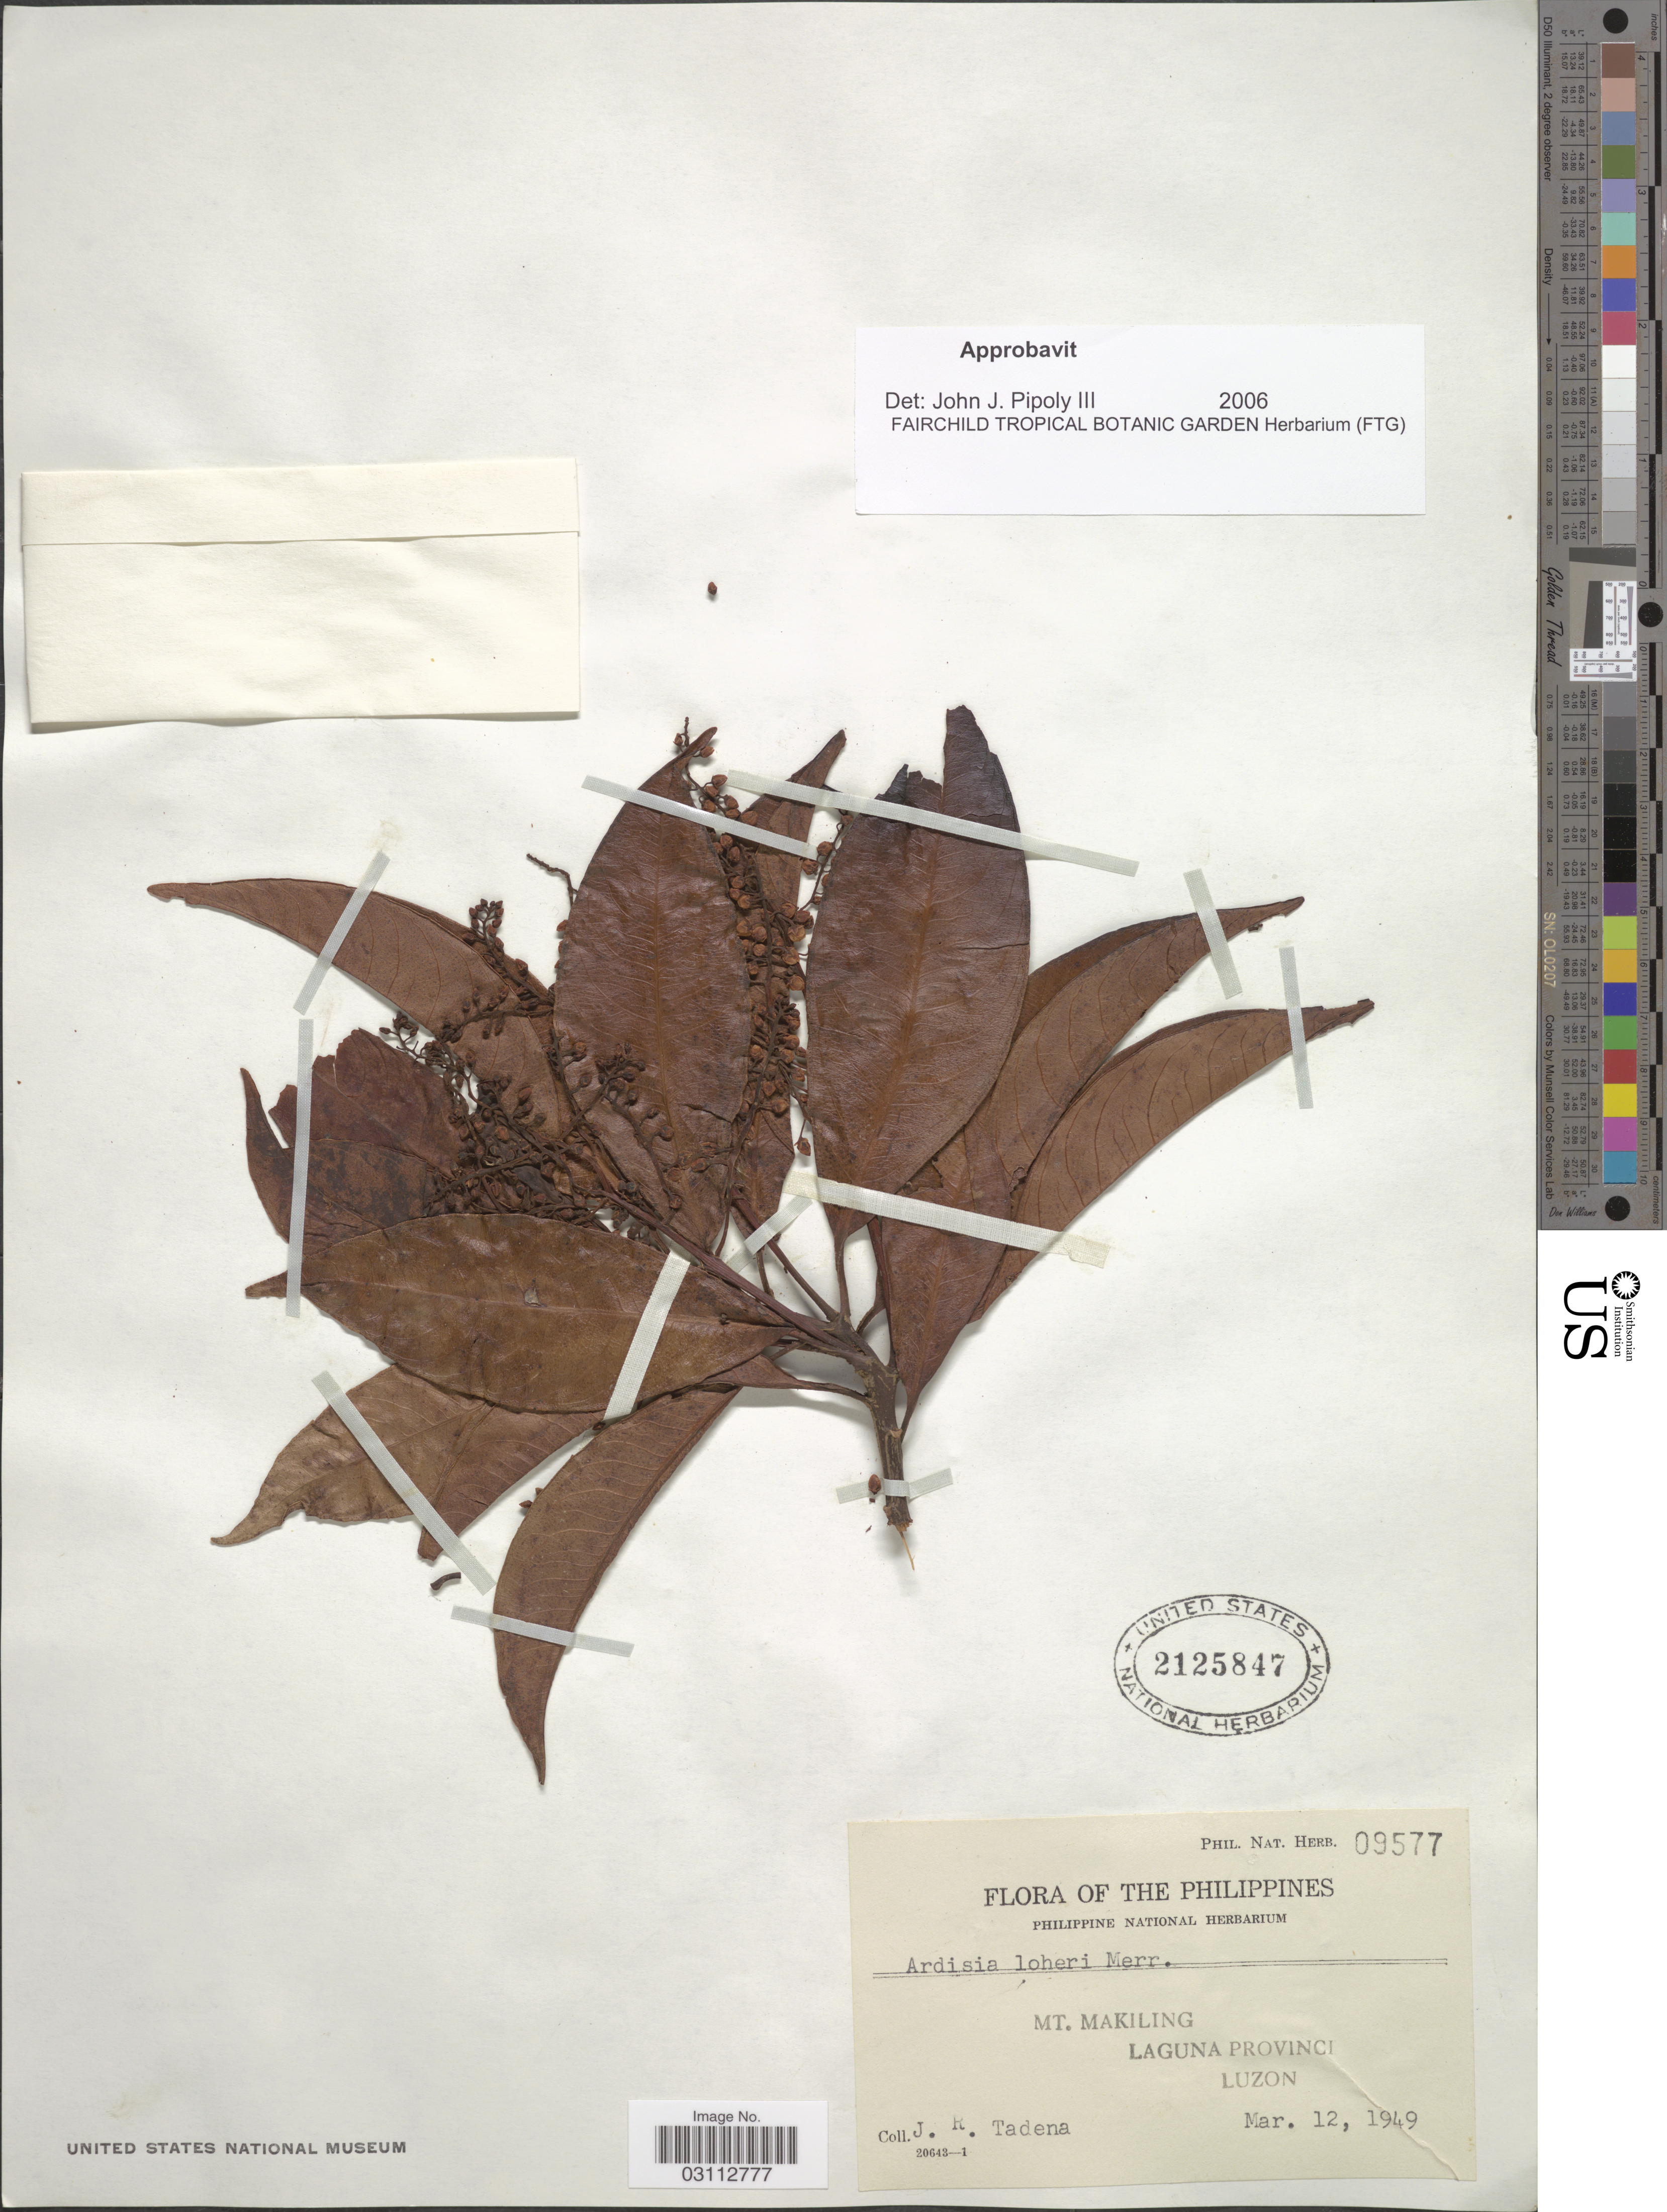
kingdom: Plantae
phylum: Tracheophyta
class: Magnoliopsida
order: Ericales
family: Primulaceae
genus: Ardisia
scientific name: Ardisia loheri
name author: Merr.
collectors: J. Tadena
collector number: Phil. Nat. Herb. 09577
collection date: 1949-03-12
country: Philippines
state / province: Calabarzon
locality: Mt. Makiling, Laguna Province, Luzon.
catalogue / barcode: US 2125847